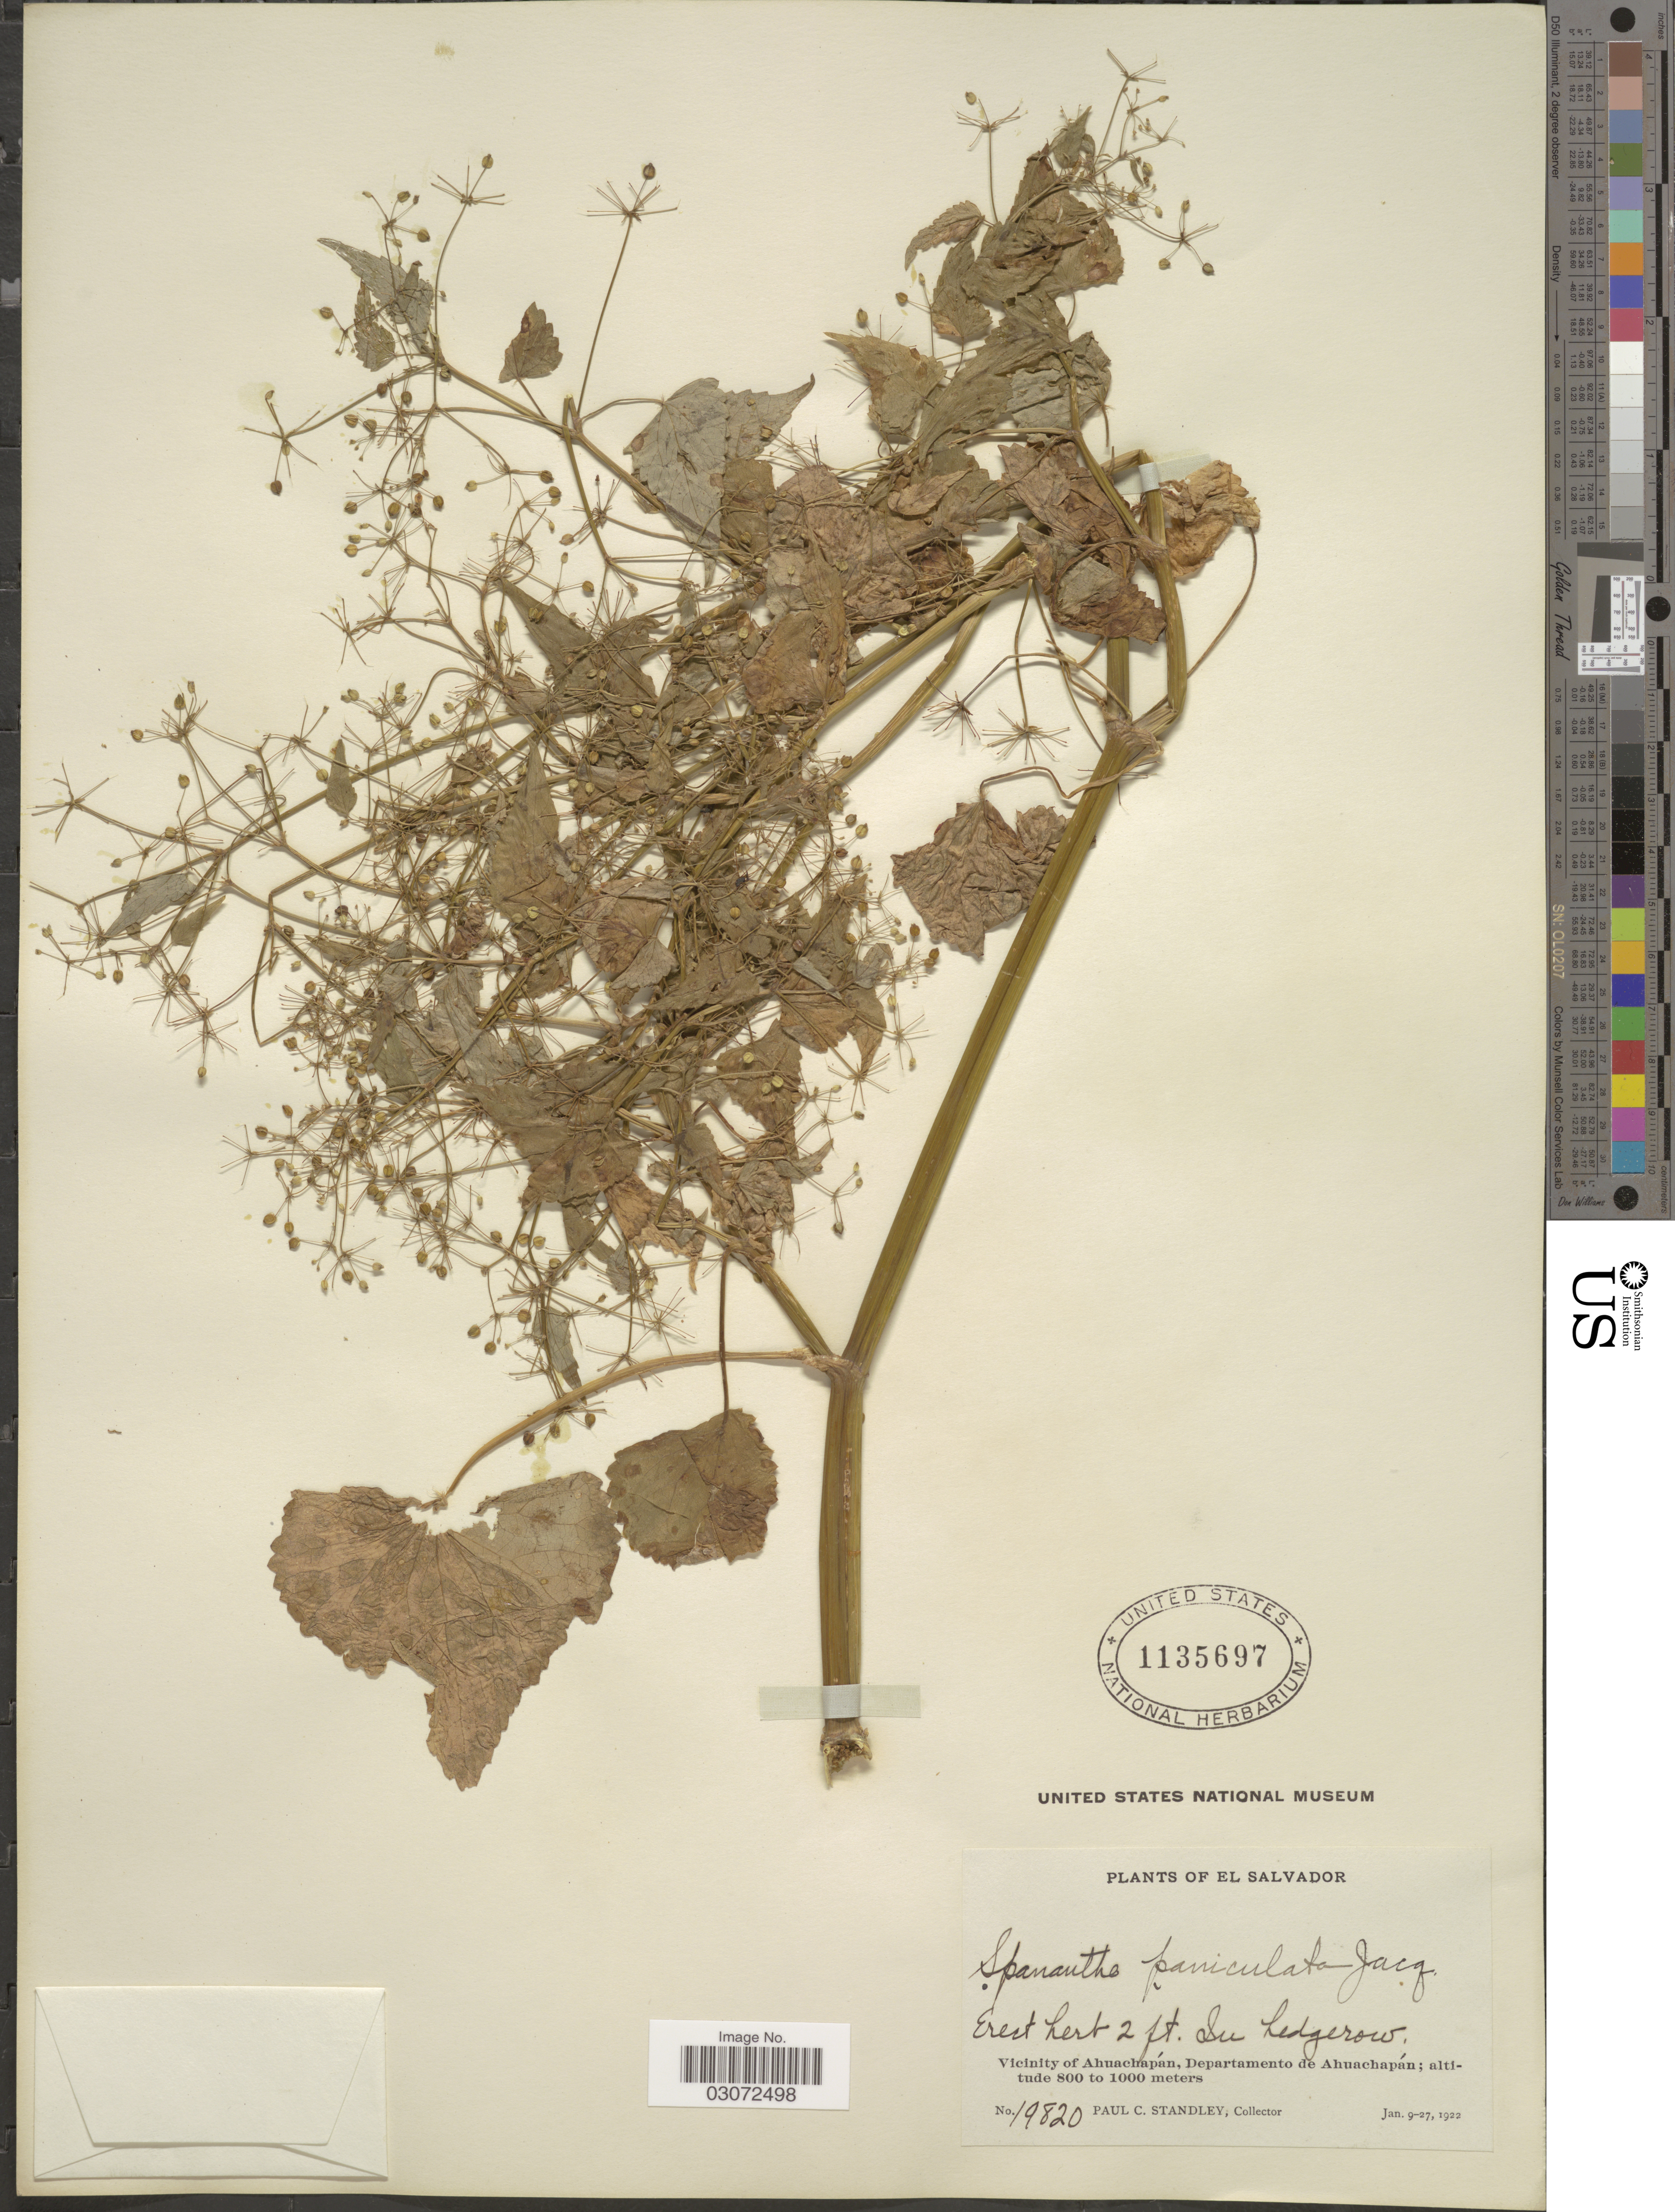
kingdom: Plantae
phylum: Tracheophyta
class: Magnoliopsida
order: Apiales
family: Apiaceae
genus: Spananthe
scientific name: Spananthe paniculata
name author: Jacq.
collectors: P. C. Standley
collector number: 19820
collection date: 1922-01-09/1922-01-27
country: El Salvador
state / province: Ahuachapan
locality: Vicinity of Ahuachapán, Departamento de Ahuachapán.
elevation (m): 800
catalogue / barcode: US 1135697